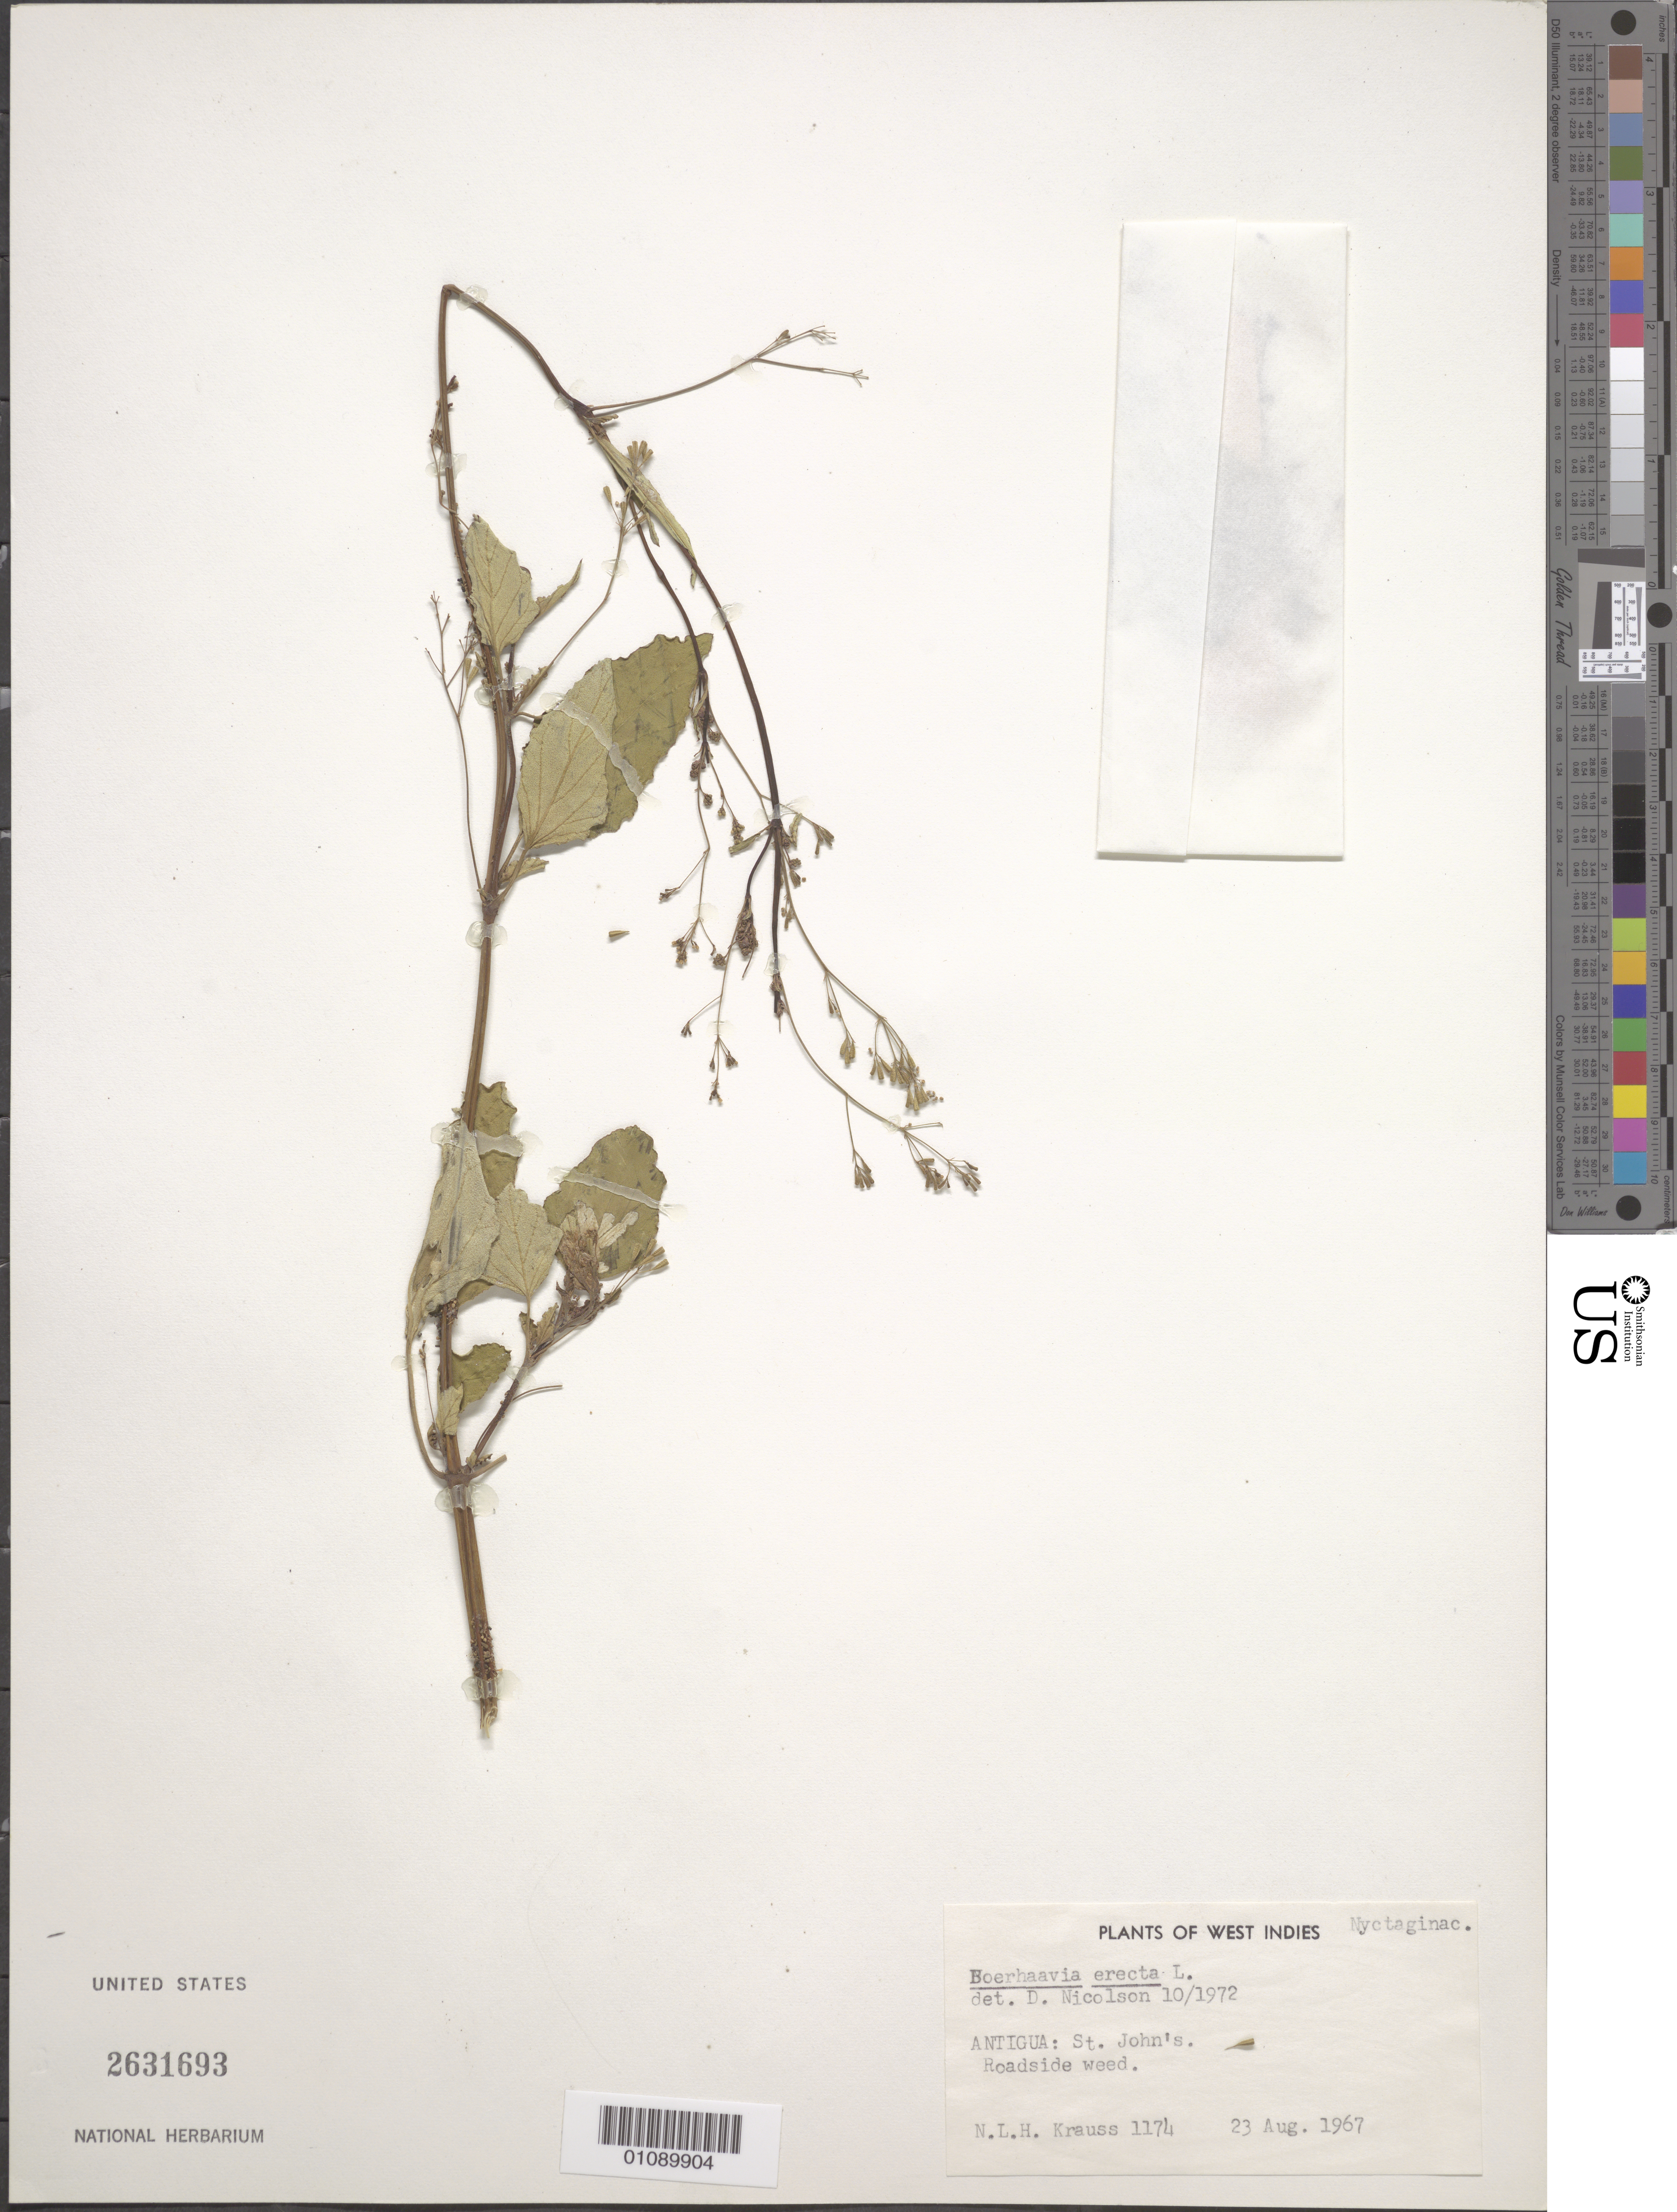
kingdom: Plantae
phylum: Tracheophyta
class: Magnoliopsida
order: Caryophyllales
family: Nyctaginaceae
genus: Boerhavia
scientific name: Boerhavia erecta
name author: L.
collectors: N. Krauss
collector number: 1174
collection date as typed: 23 Aug 1967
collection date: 1967-08-23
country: Antigua and Barbuda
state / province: Saint John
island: Antigua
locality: St. John's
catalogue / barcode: US 2631693